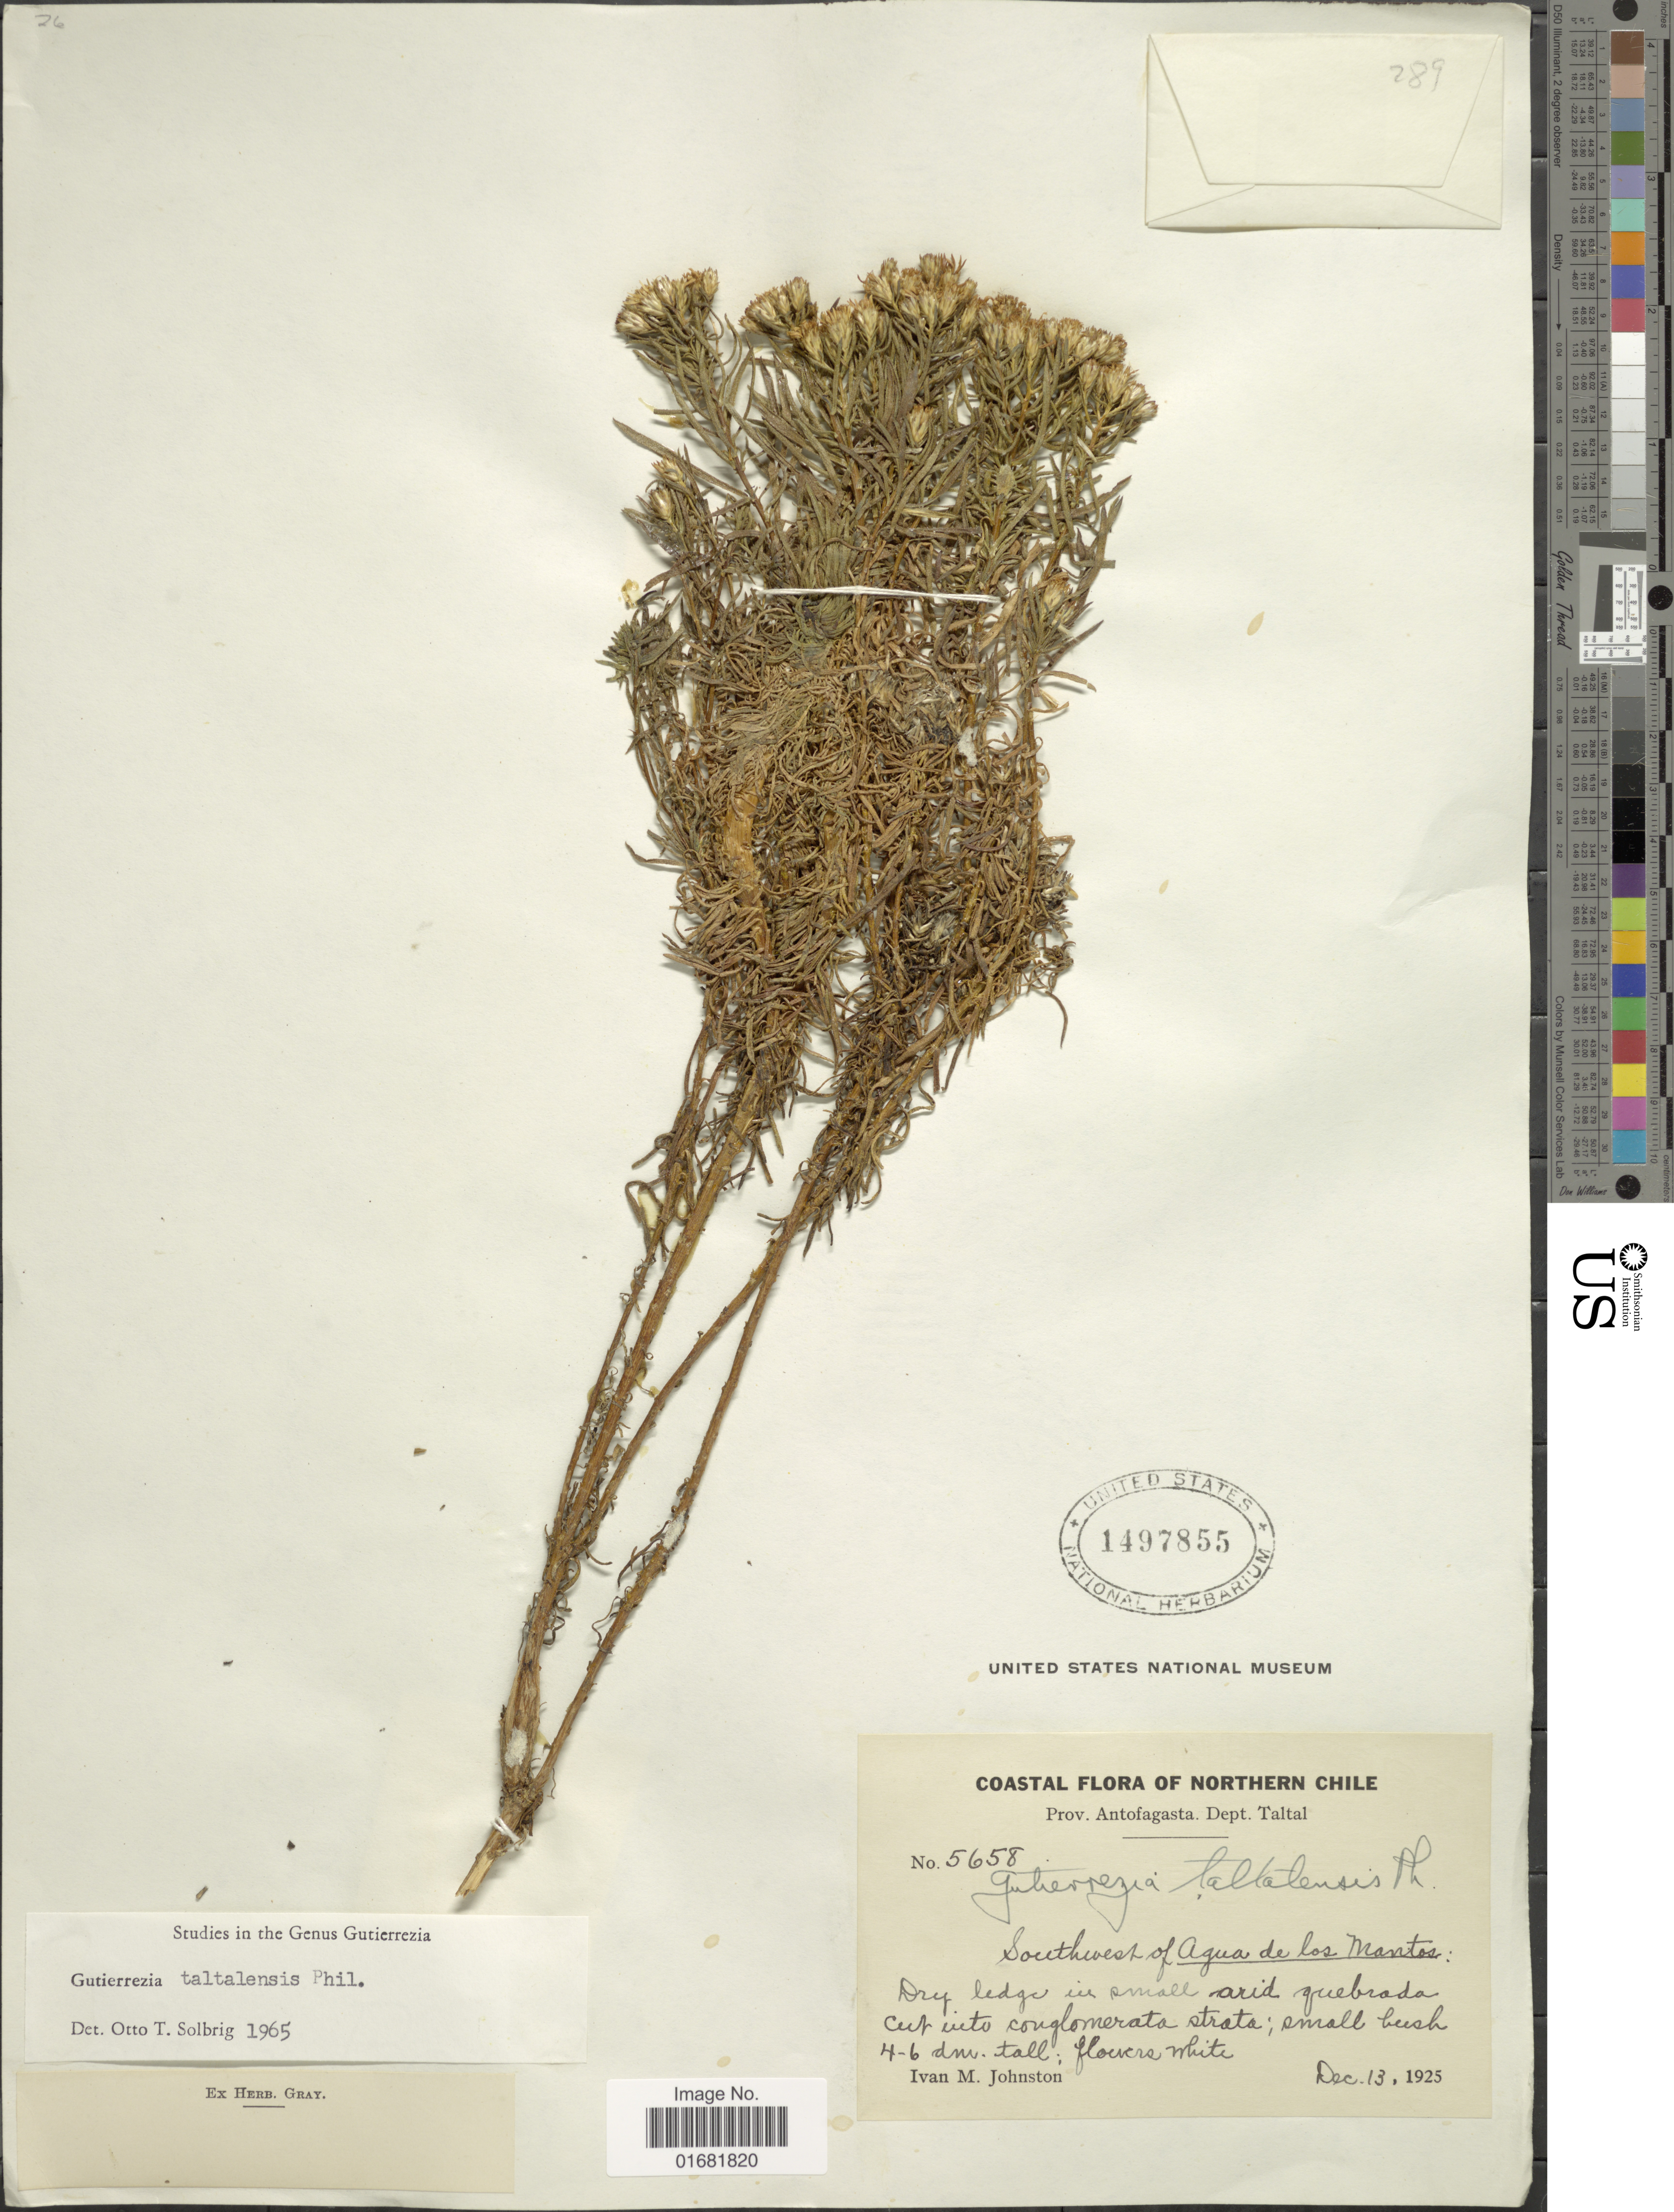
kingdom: Plantae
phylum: Tracheophyta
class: Magnoliopsida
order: Asterales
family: Asteraceae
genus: Gutierrezia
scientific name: Gutierrezia taltalensis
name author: Phil.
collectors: I.M. Johnston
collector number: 5658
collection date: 1925-12-13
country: Chile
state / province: Antofagasta (II)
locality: Coastal flora of Northern Chile. Dept. Taltal. Southwest of Agua de los Mantos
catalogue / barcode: US 1497855